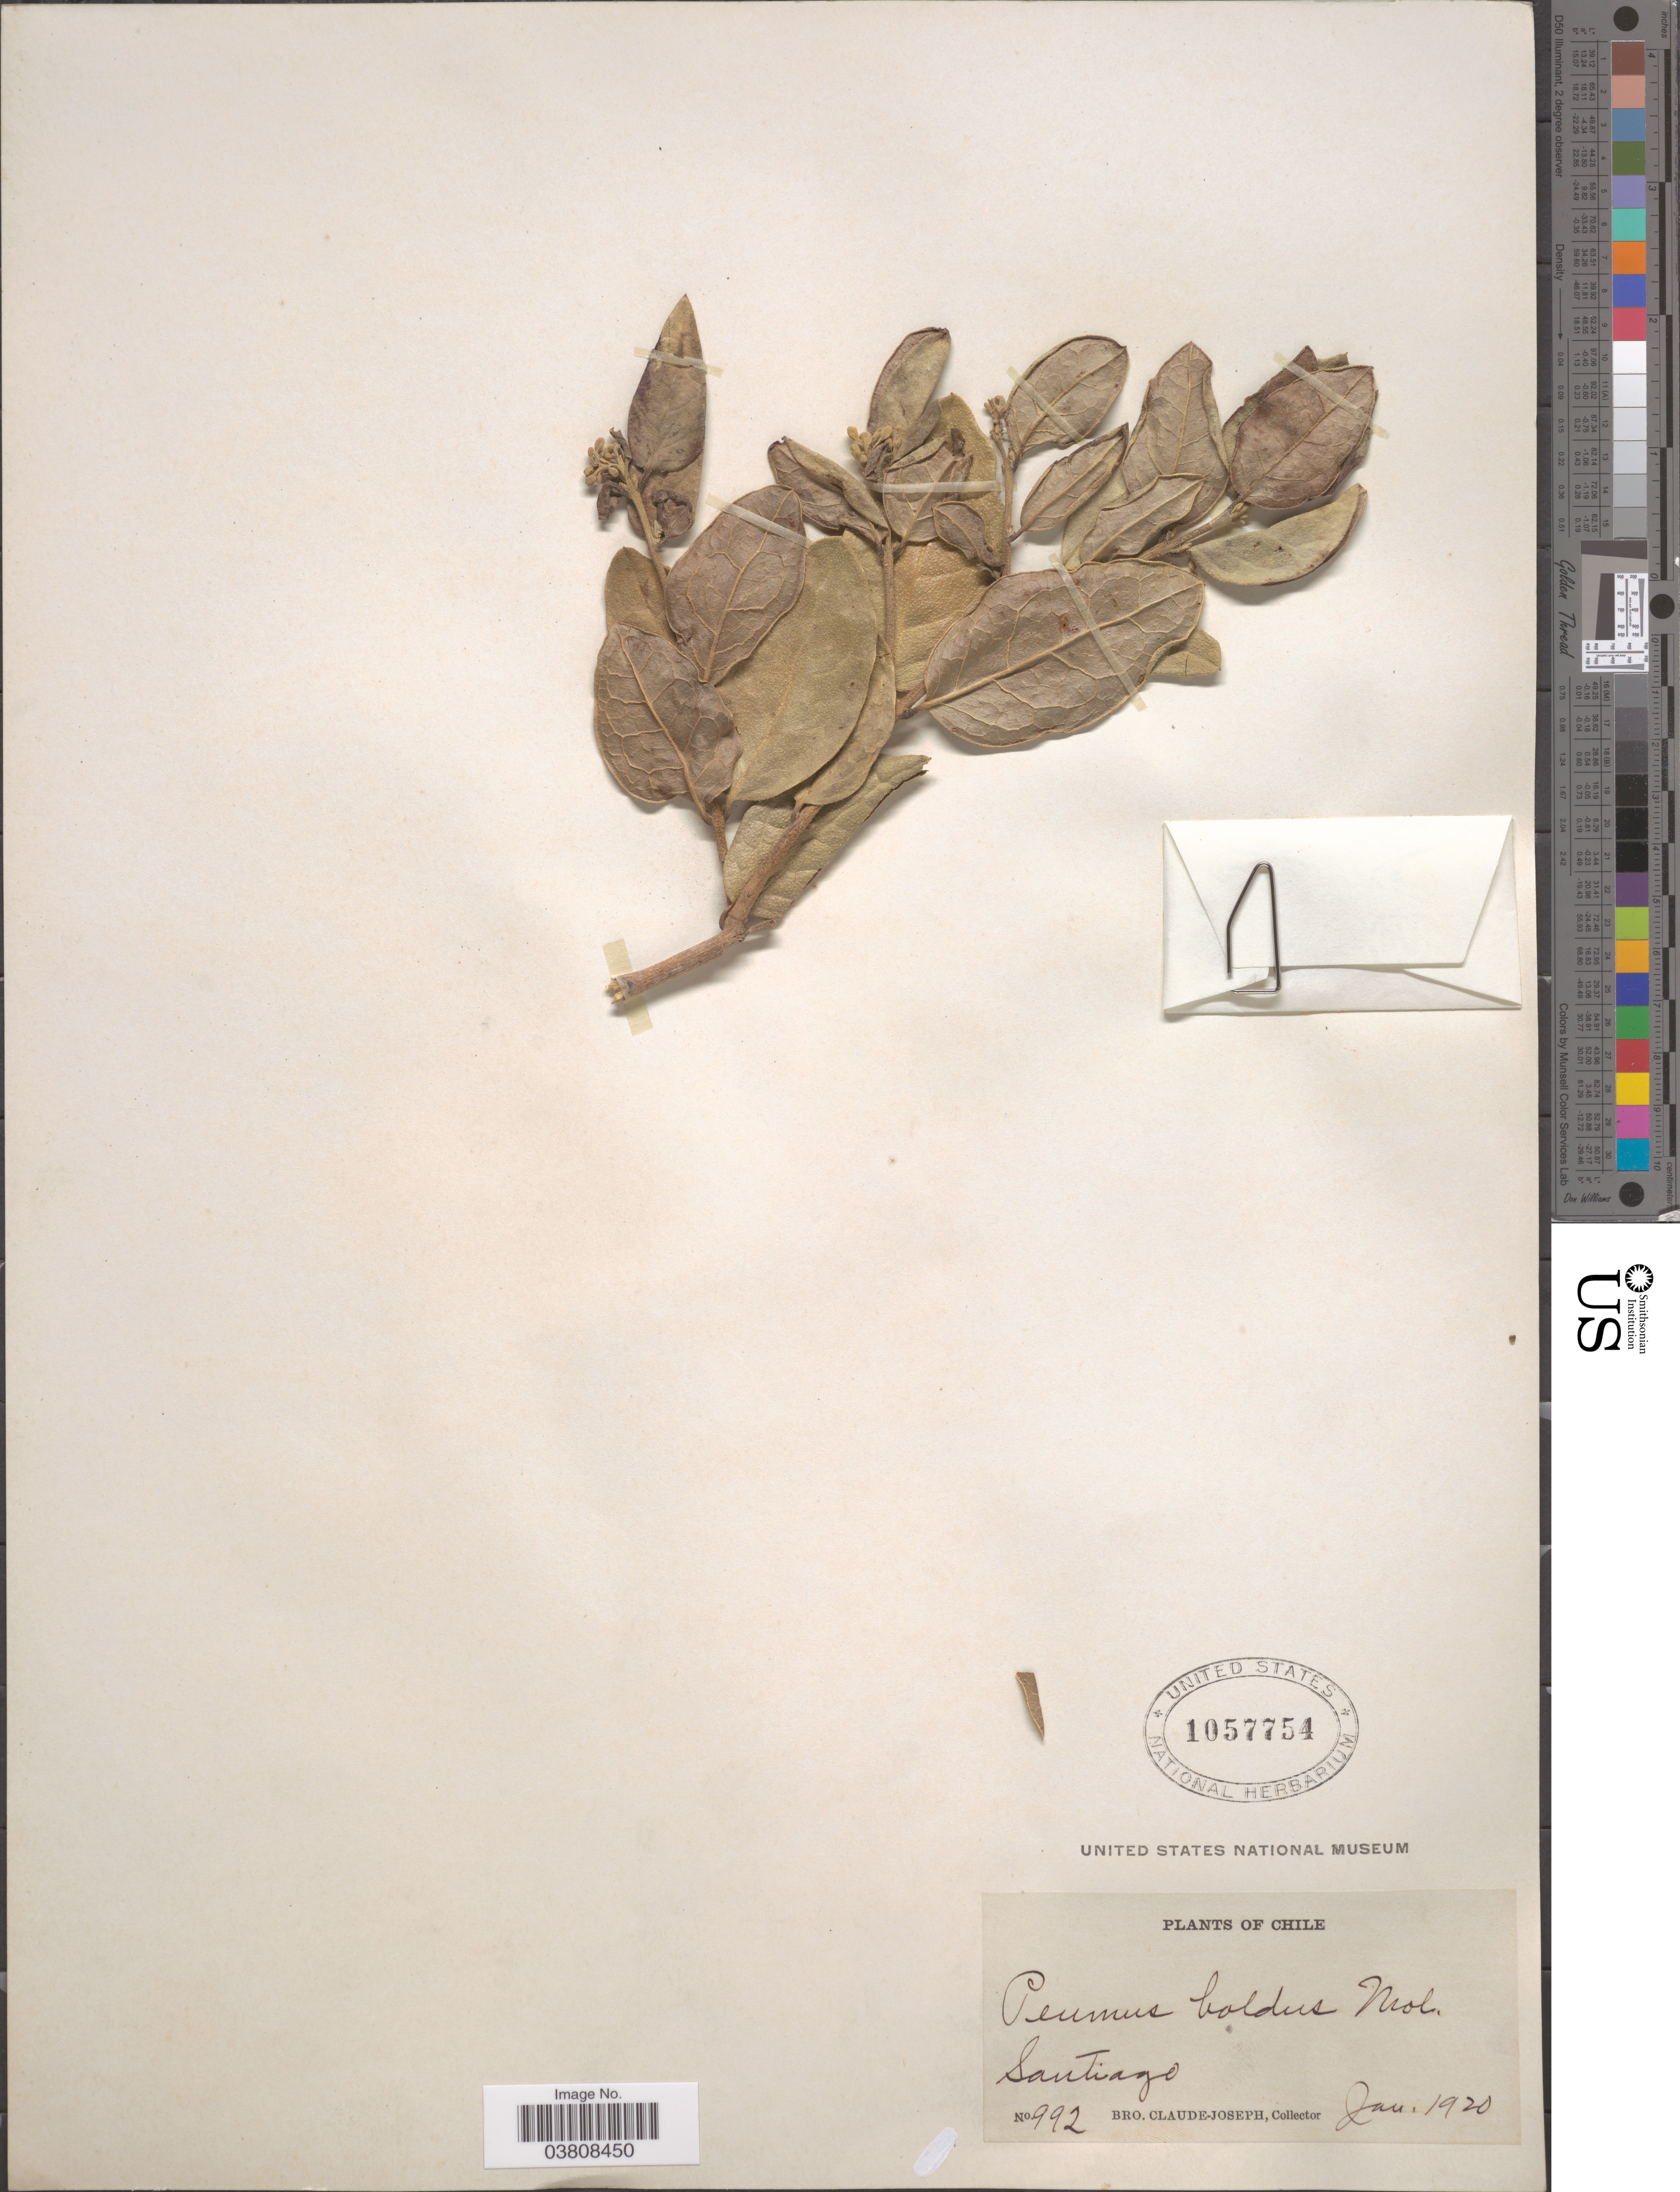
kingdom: Plantae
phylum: Tracheophyta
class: Magnoliopsida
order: Laurales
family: Monimiaceae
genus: Peumus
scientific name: Peumus boldus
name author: Molina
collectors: Bro. Claude-Joseph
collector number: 992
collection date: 1920-01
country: Chile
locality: Santiago.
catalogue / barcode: US 1057754